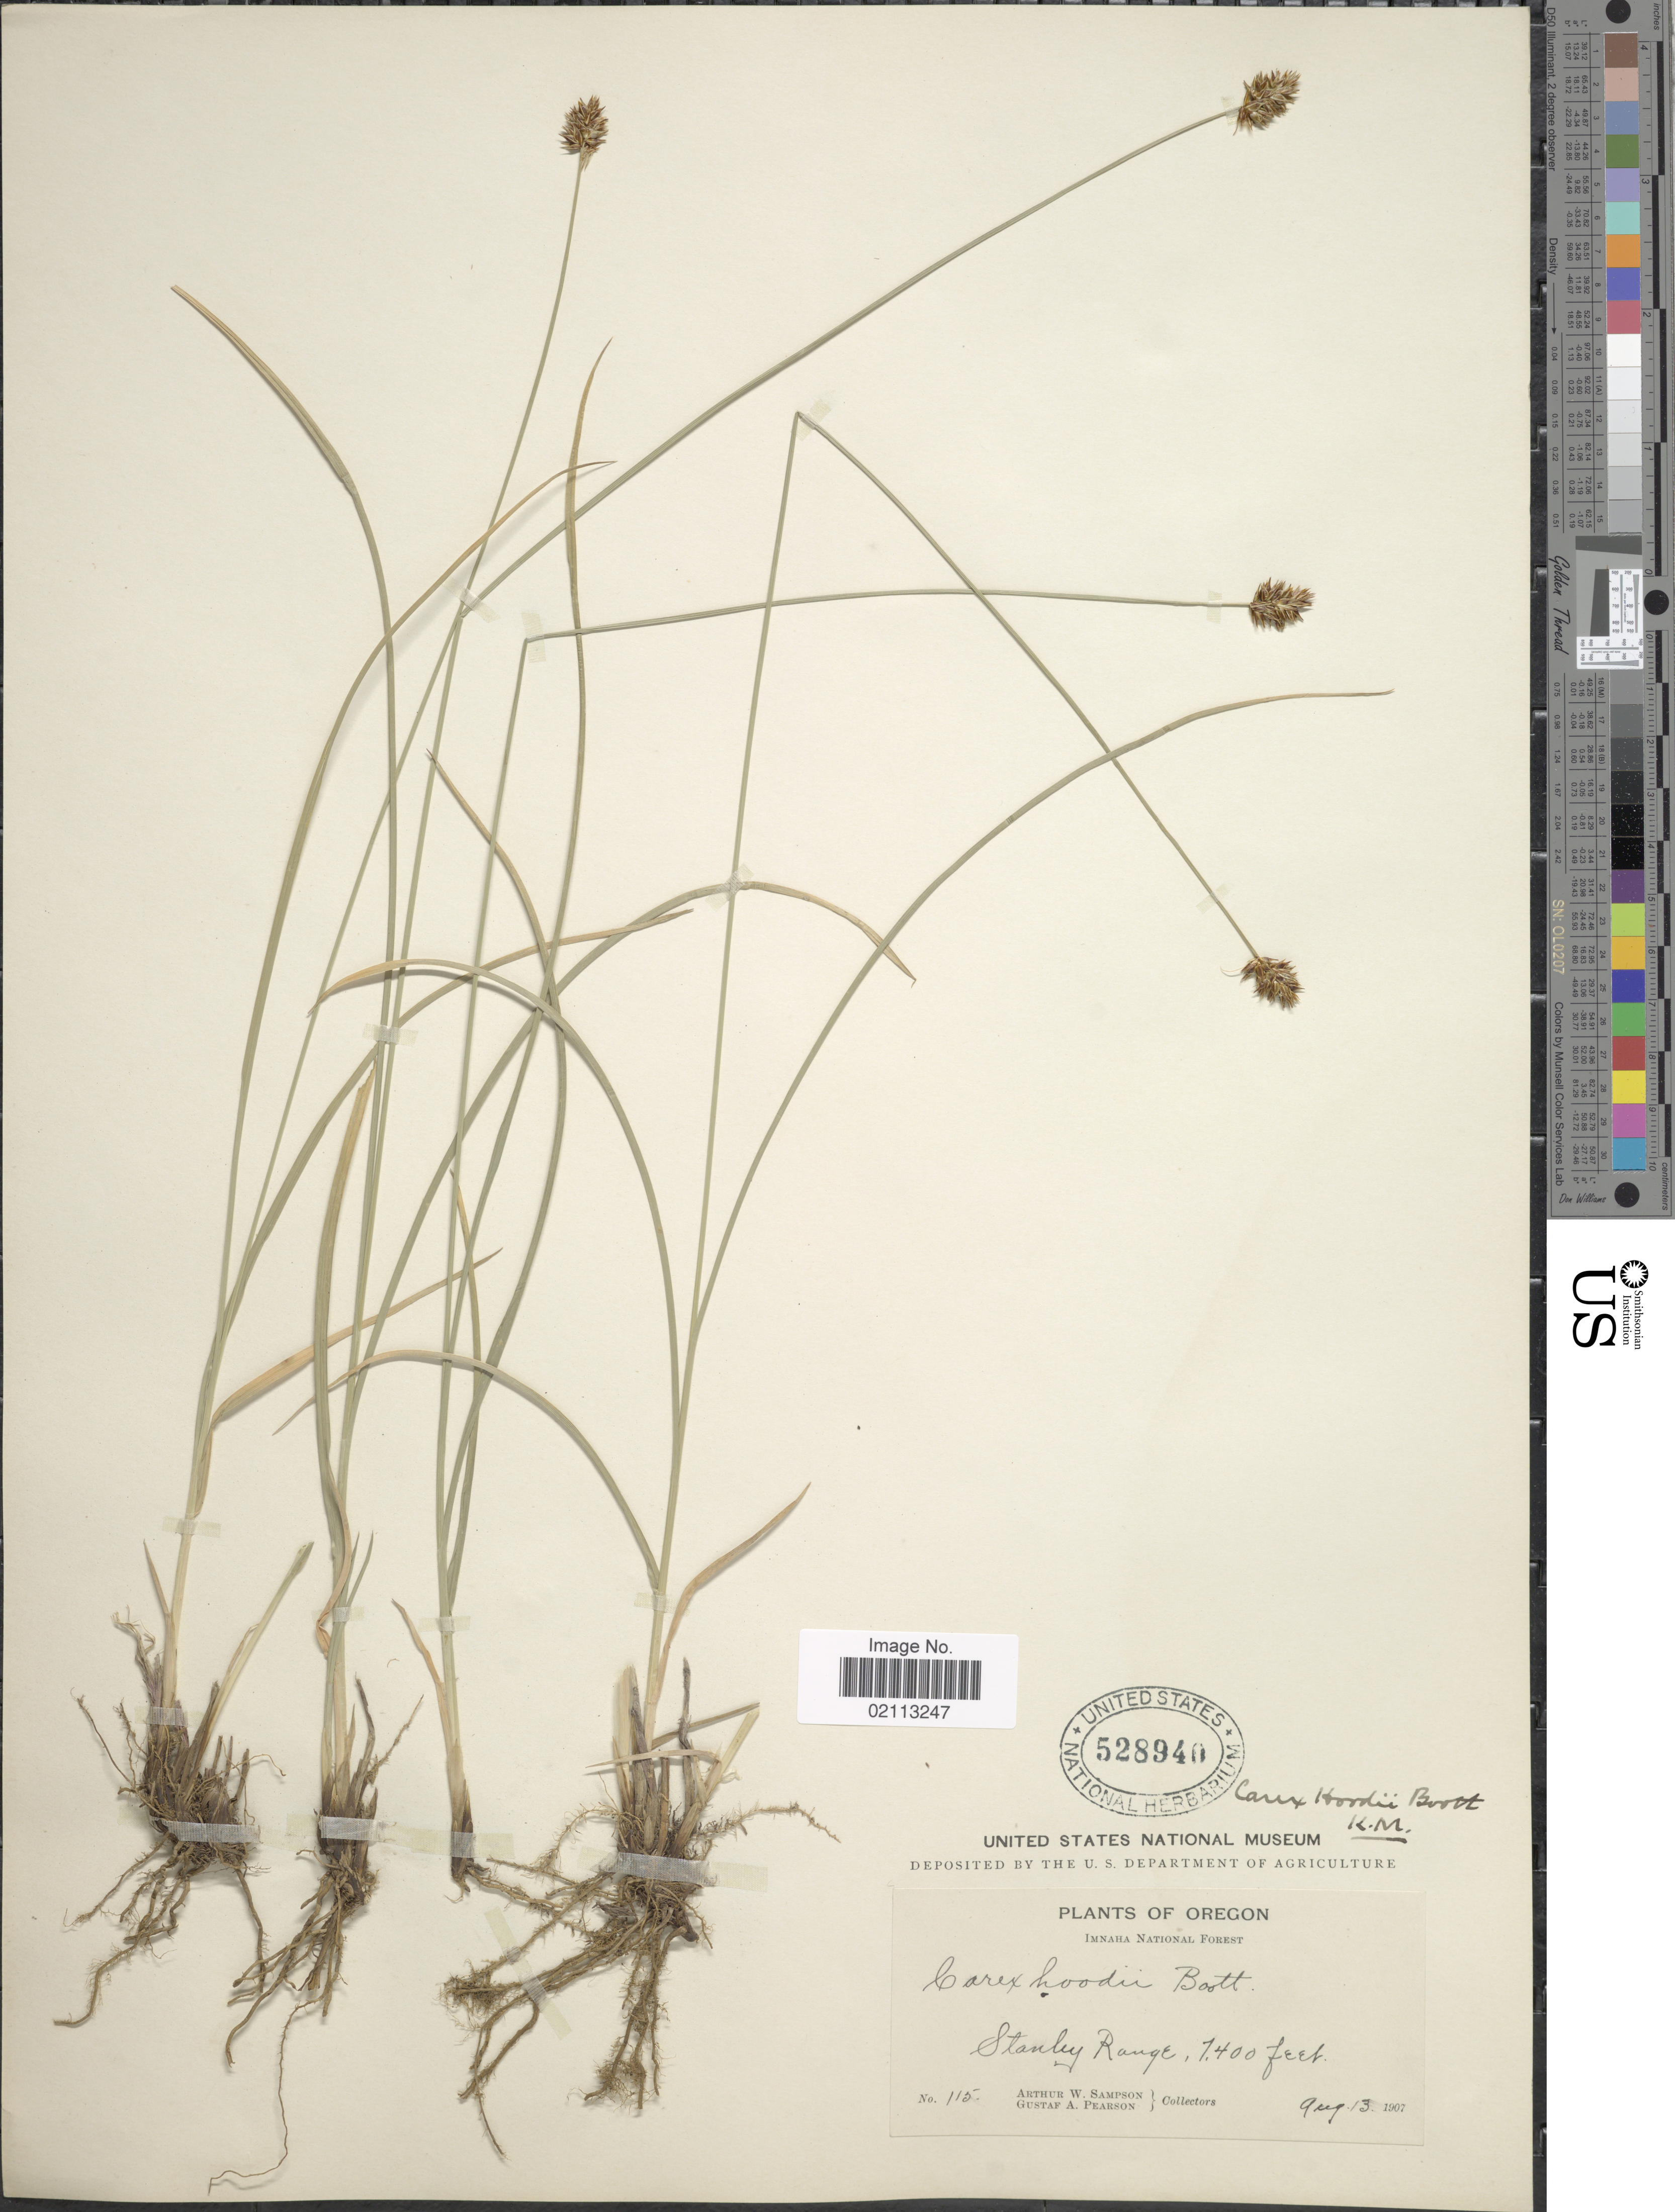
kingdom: Plantae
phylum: Tracheophyta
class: Liliopsida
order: Poales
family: Cyperaceae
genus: Carex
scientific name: Carex hoodii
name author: Boott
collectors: A. Sampson & G. Pearson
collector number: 115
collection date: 1907-08-13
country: United States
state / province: Oregon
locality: Imnaha National Forest, Stanley Range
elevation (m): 2256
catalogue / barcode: US 528940